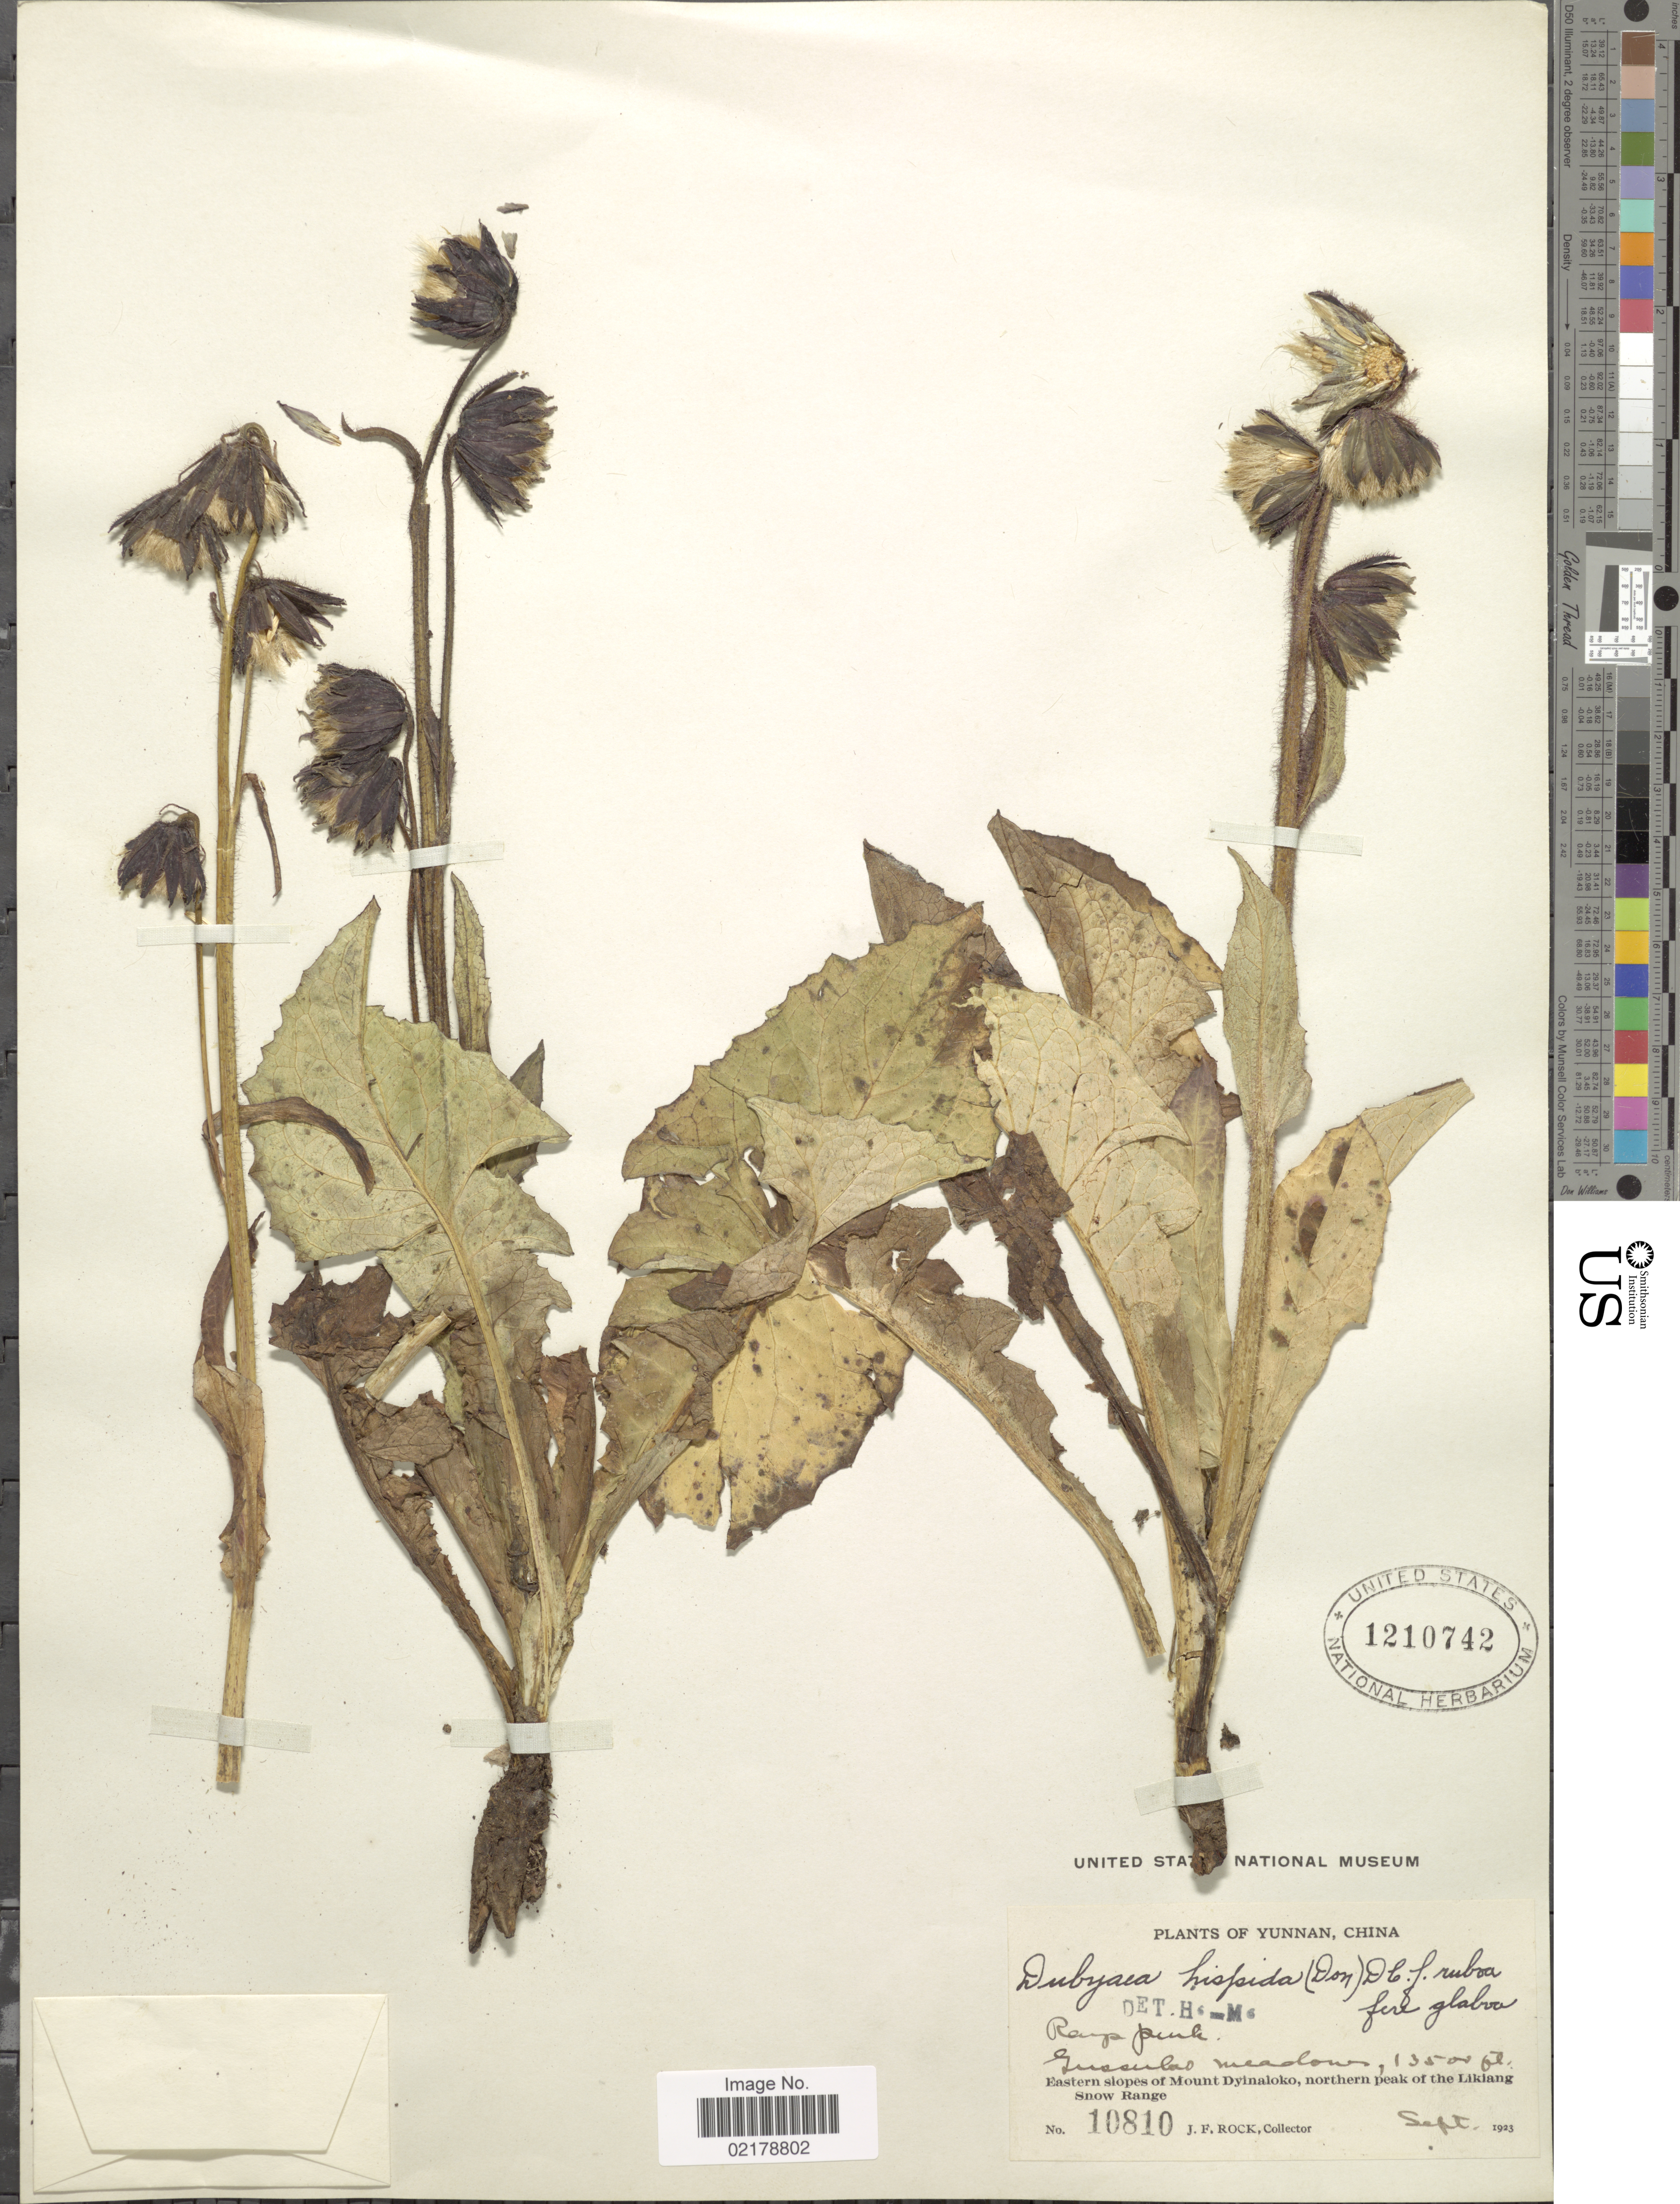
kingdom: Plantae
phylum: Tracheophyta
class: Magnoliopsida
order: Asterales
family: Asteraceae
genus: Dubyaea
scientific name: Dubyaea hispida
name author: (D. Don) DC.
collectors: J. Rock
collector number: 10810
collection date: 1923-09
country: China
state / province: Yunnan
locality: Yunnan, China. Eastern slopes of Mount Dyinaloko, northern peak of the Likiang Snow Range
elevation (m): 4115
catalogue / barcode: US 1210742